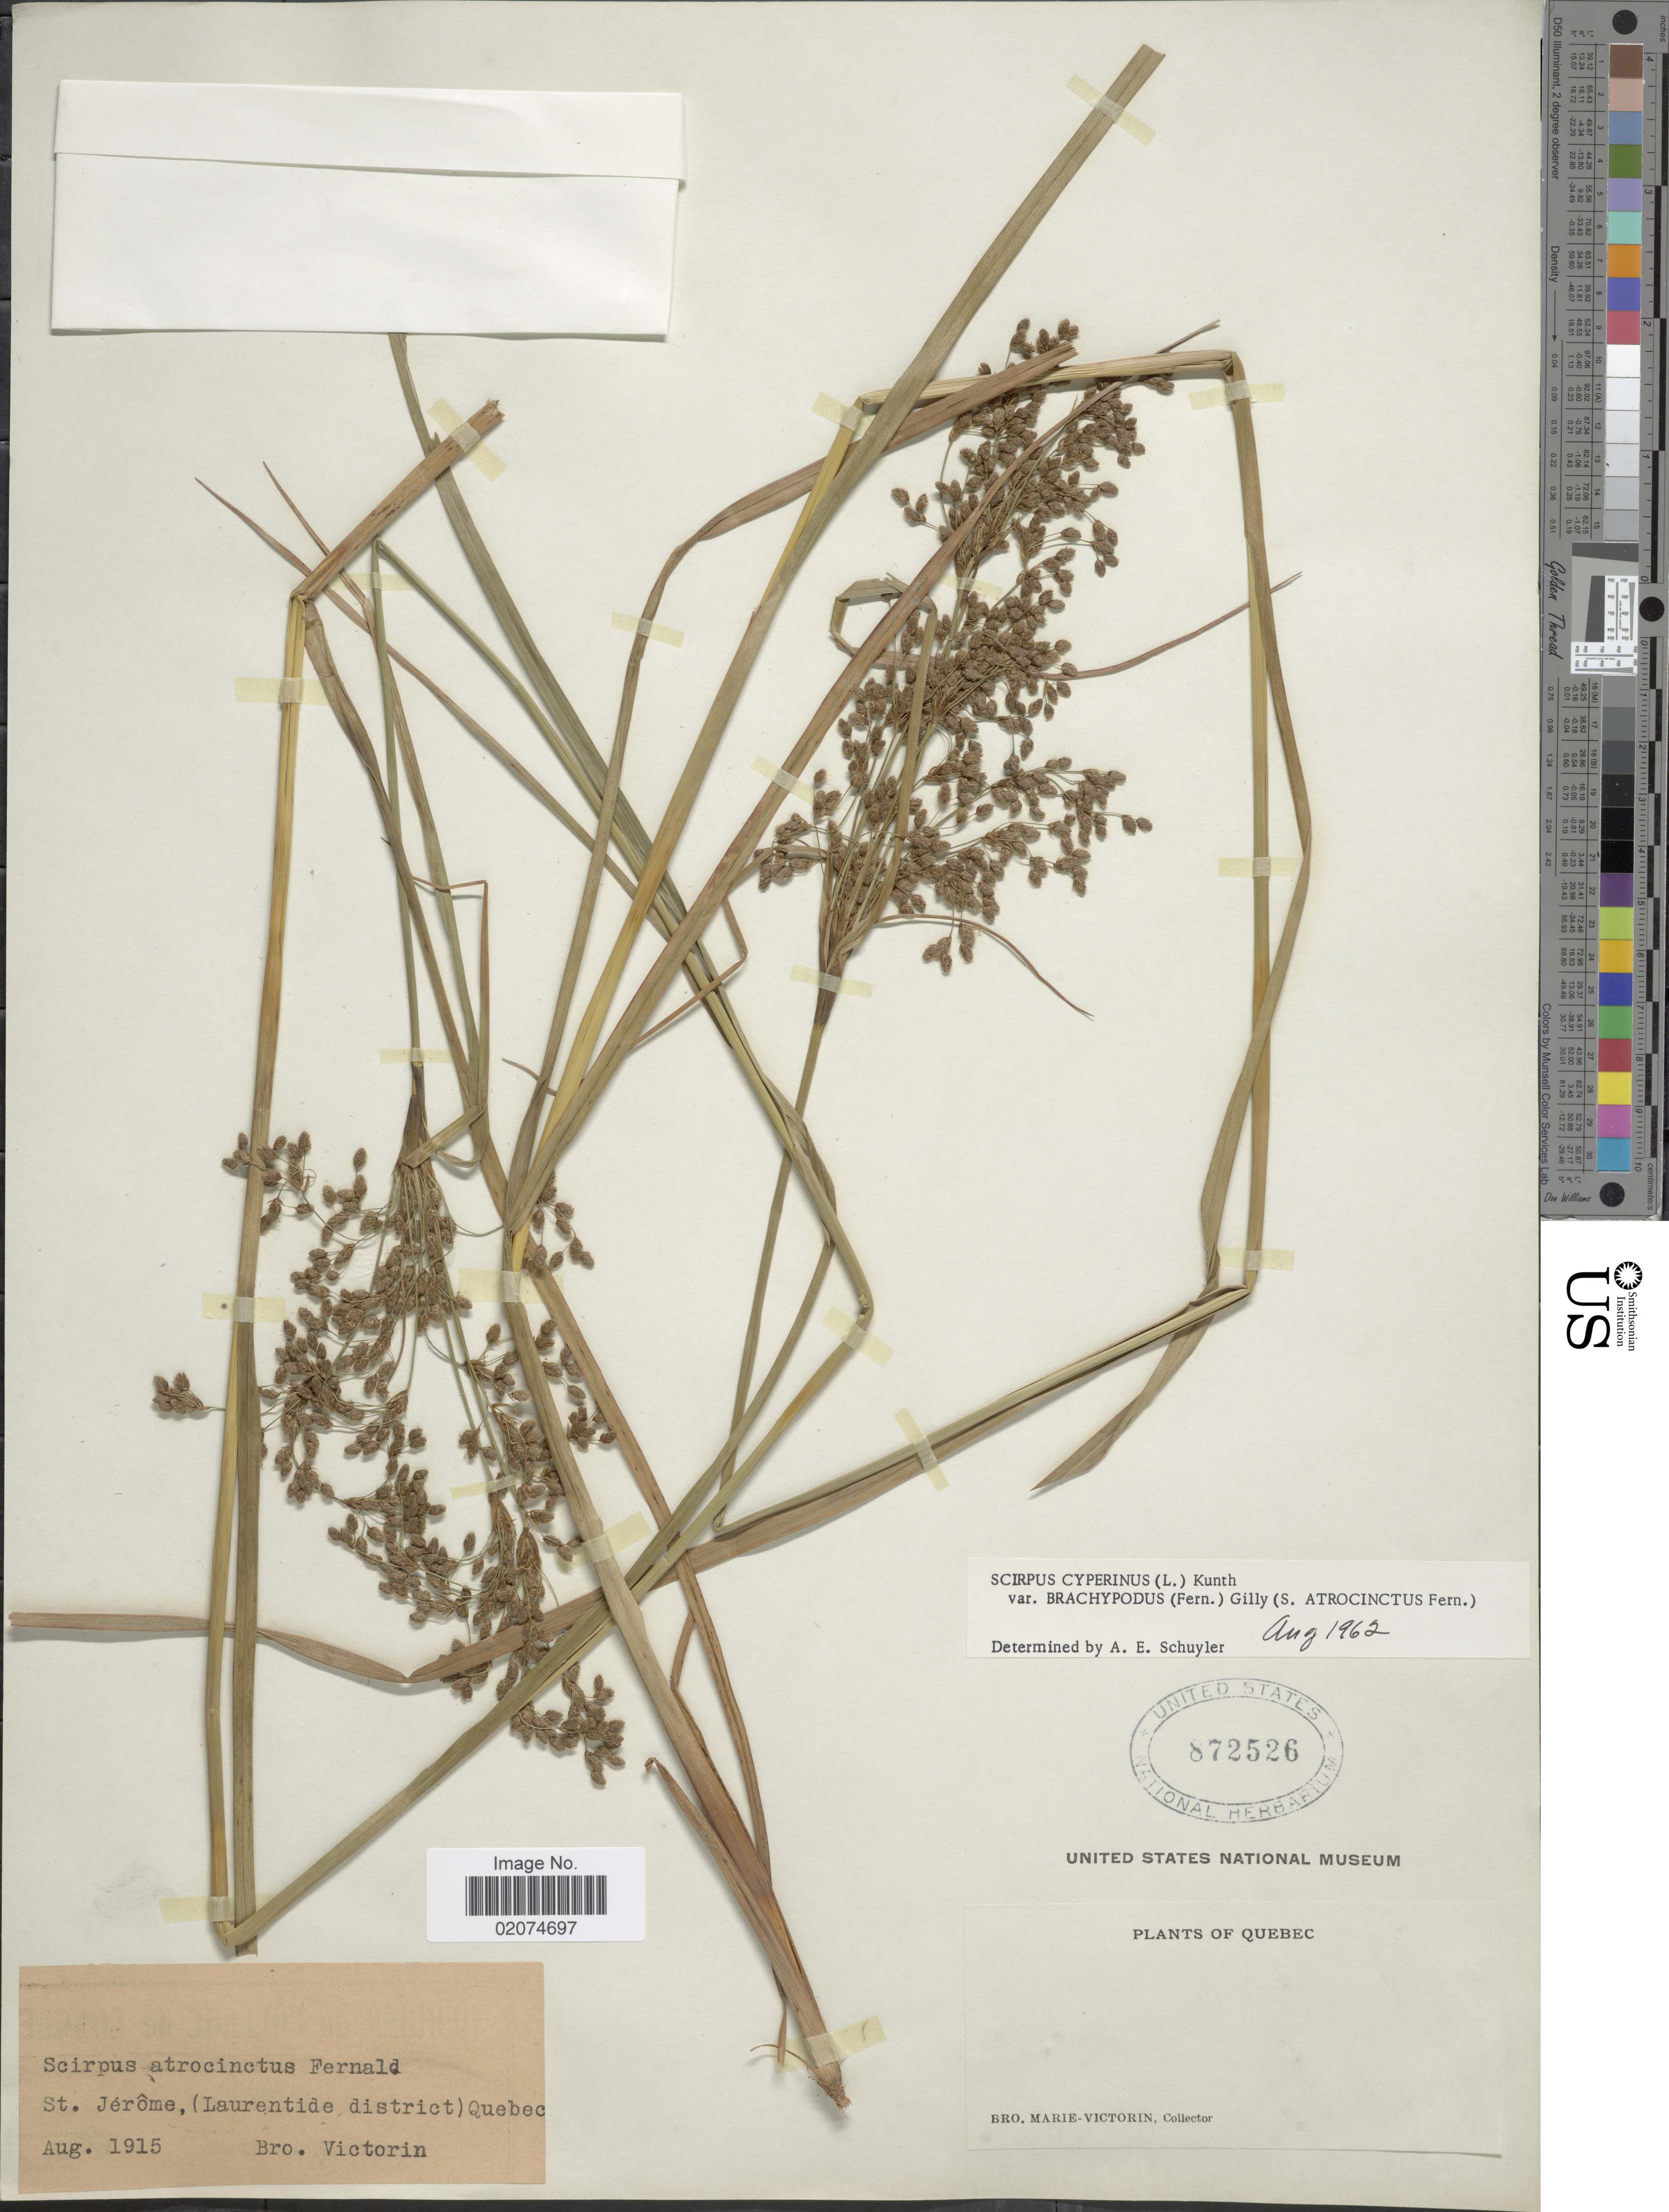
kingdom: Plantae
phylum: Tracheophyta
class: Liliopsida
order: Poales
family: Cyperaceae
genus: Scirpus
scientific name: Scirpus atrocinctus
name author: Fernald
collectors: Fr. Marie-Victorin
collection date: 1915-08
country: Canada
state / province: Quebec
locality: St. Jerome, (Laurentide district) Quebec.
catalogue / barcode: US 872526